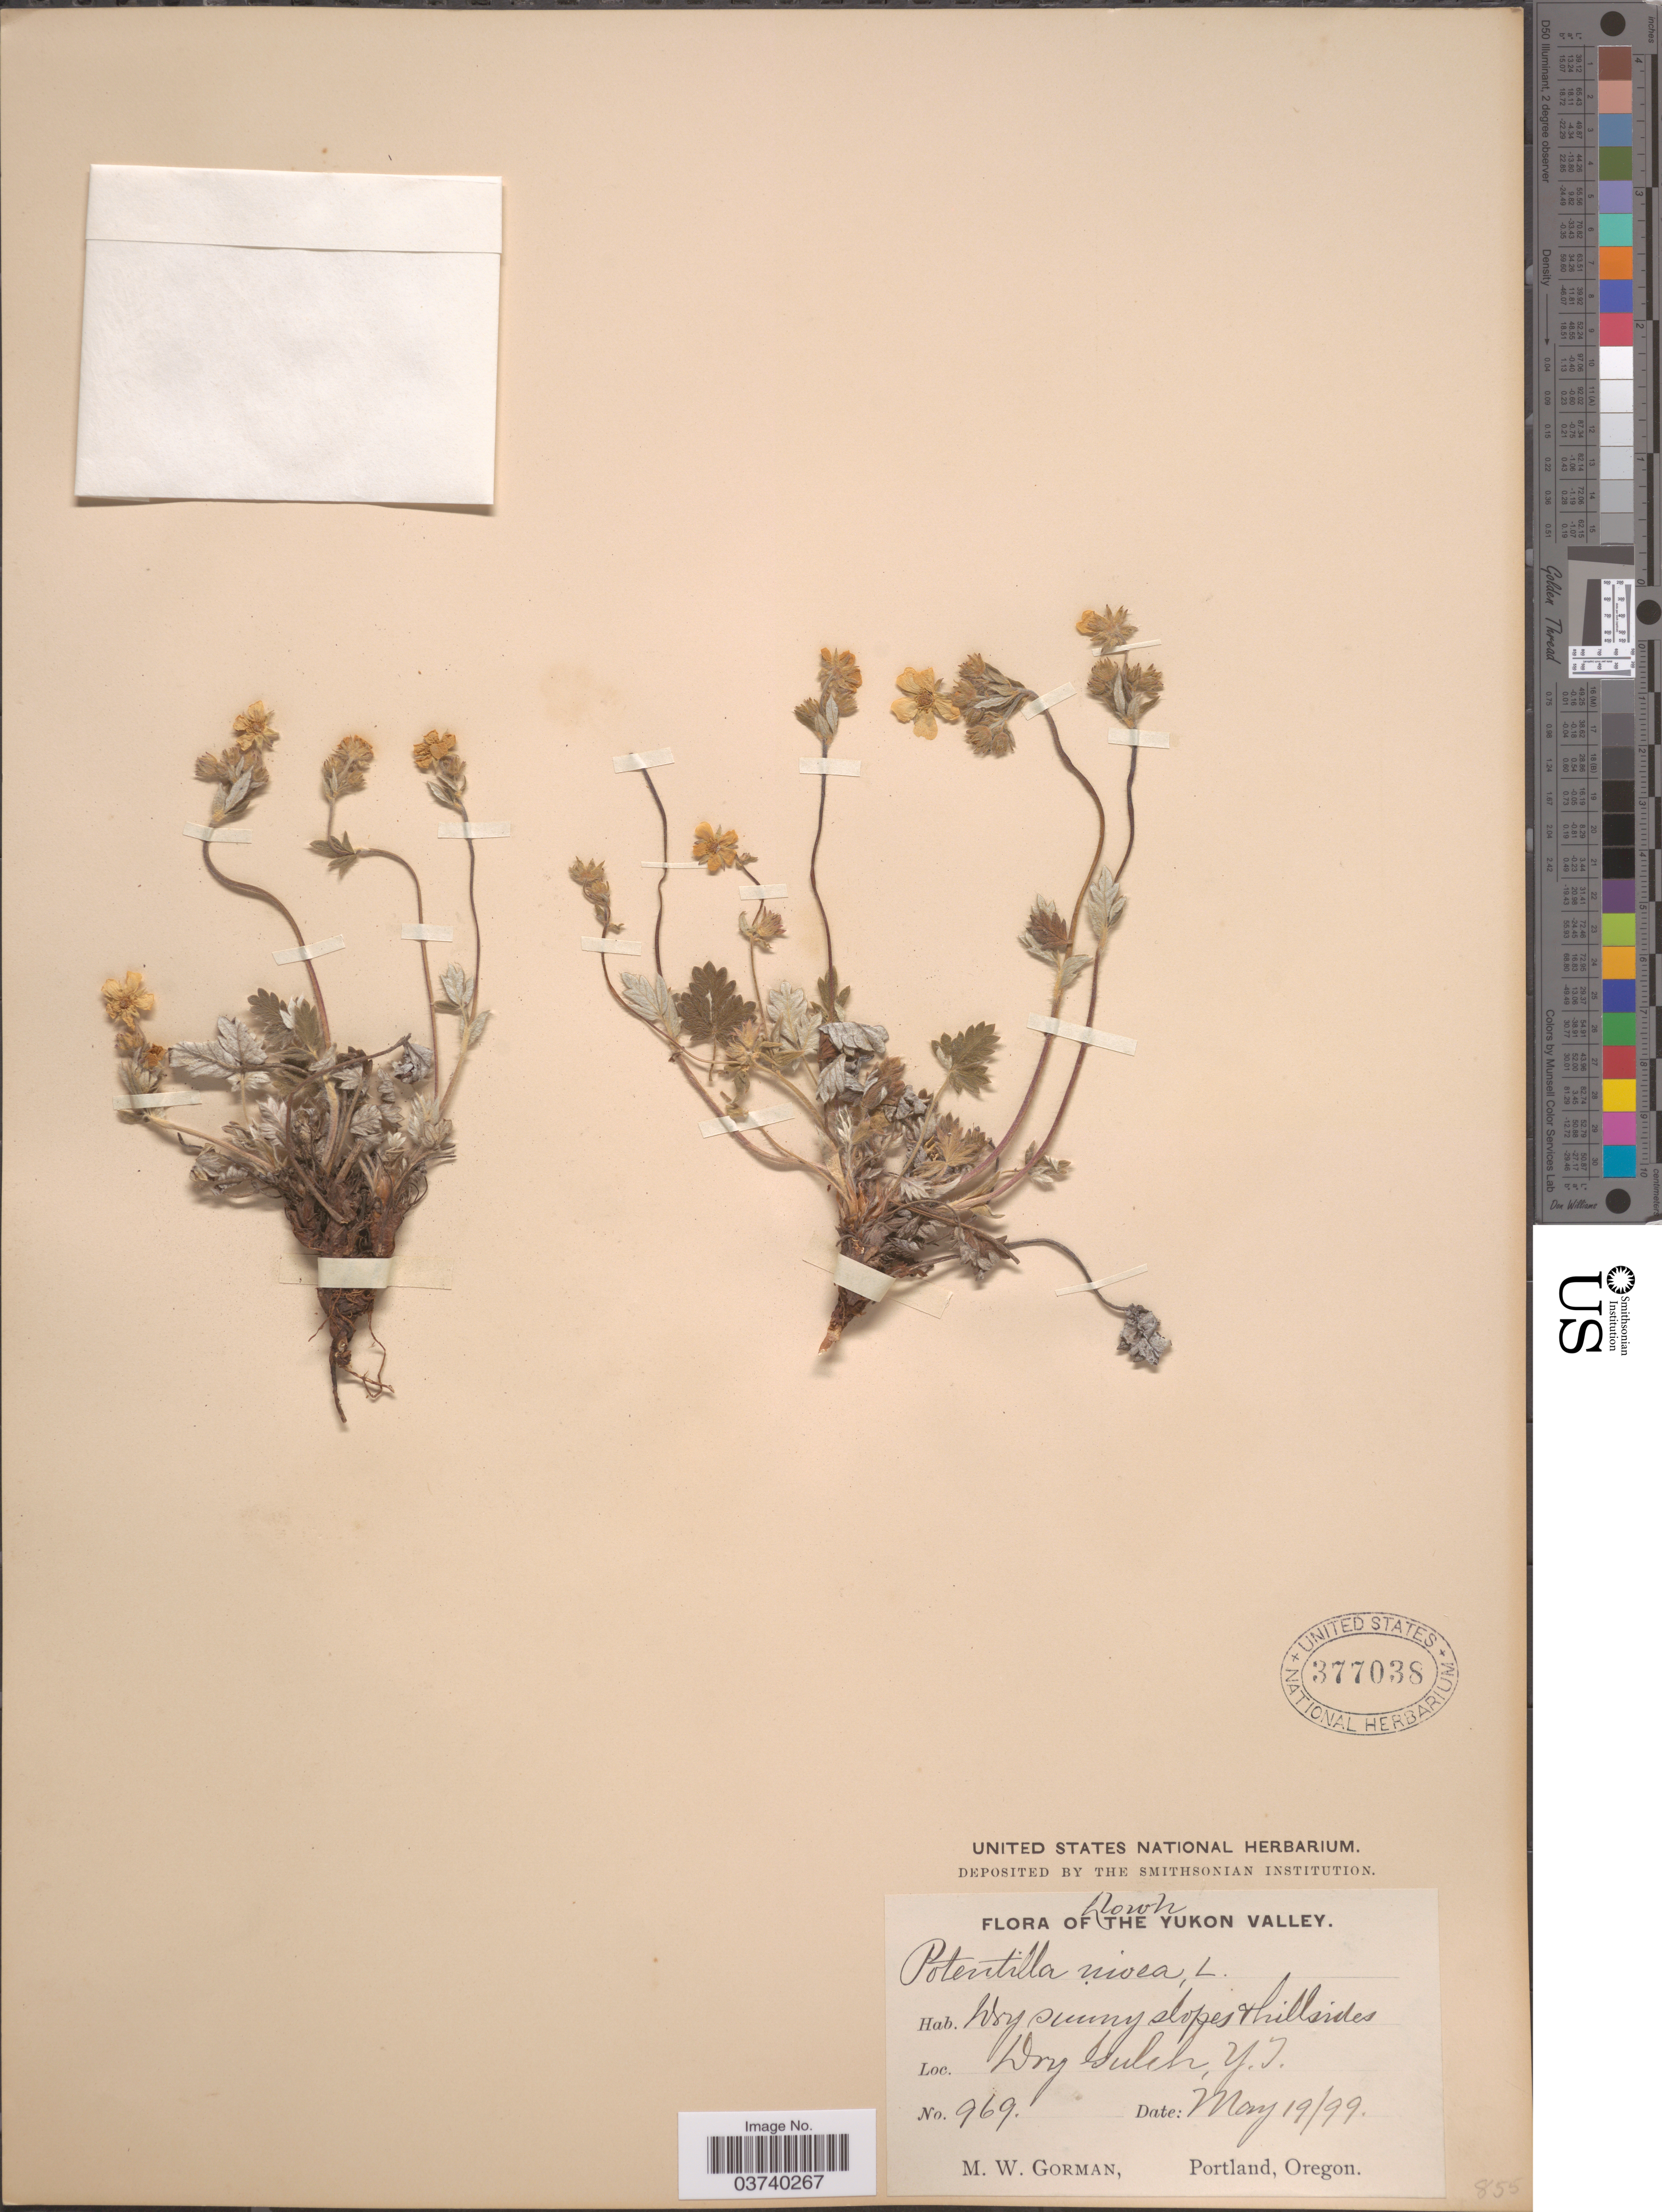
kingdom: Plantae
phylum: Tracheophyta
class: Magnoliopsida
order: Rosales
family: Rosaceae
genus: Potentilla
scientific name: Potentilla nivea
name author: L.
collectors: M. W. Gorman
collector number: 969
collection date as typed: Transcribed d/m/y: 19/5/99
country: Canada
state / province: Yukon Territory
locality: Down, the Yukon Valley. Dry Gulch, Y. T.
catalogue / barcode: US 377038